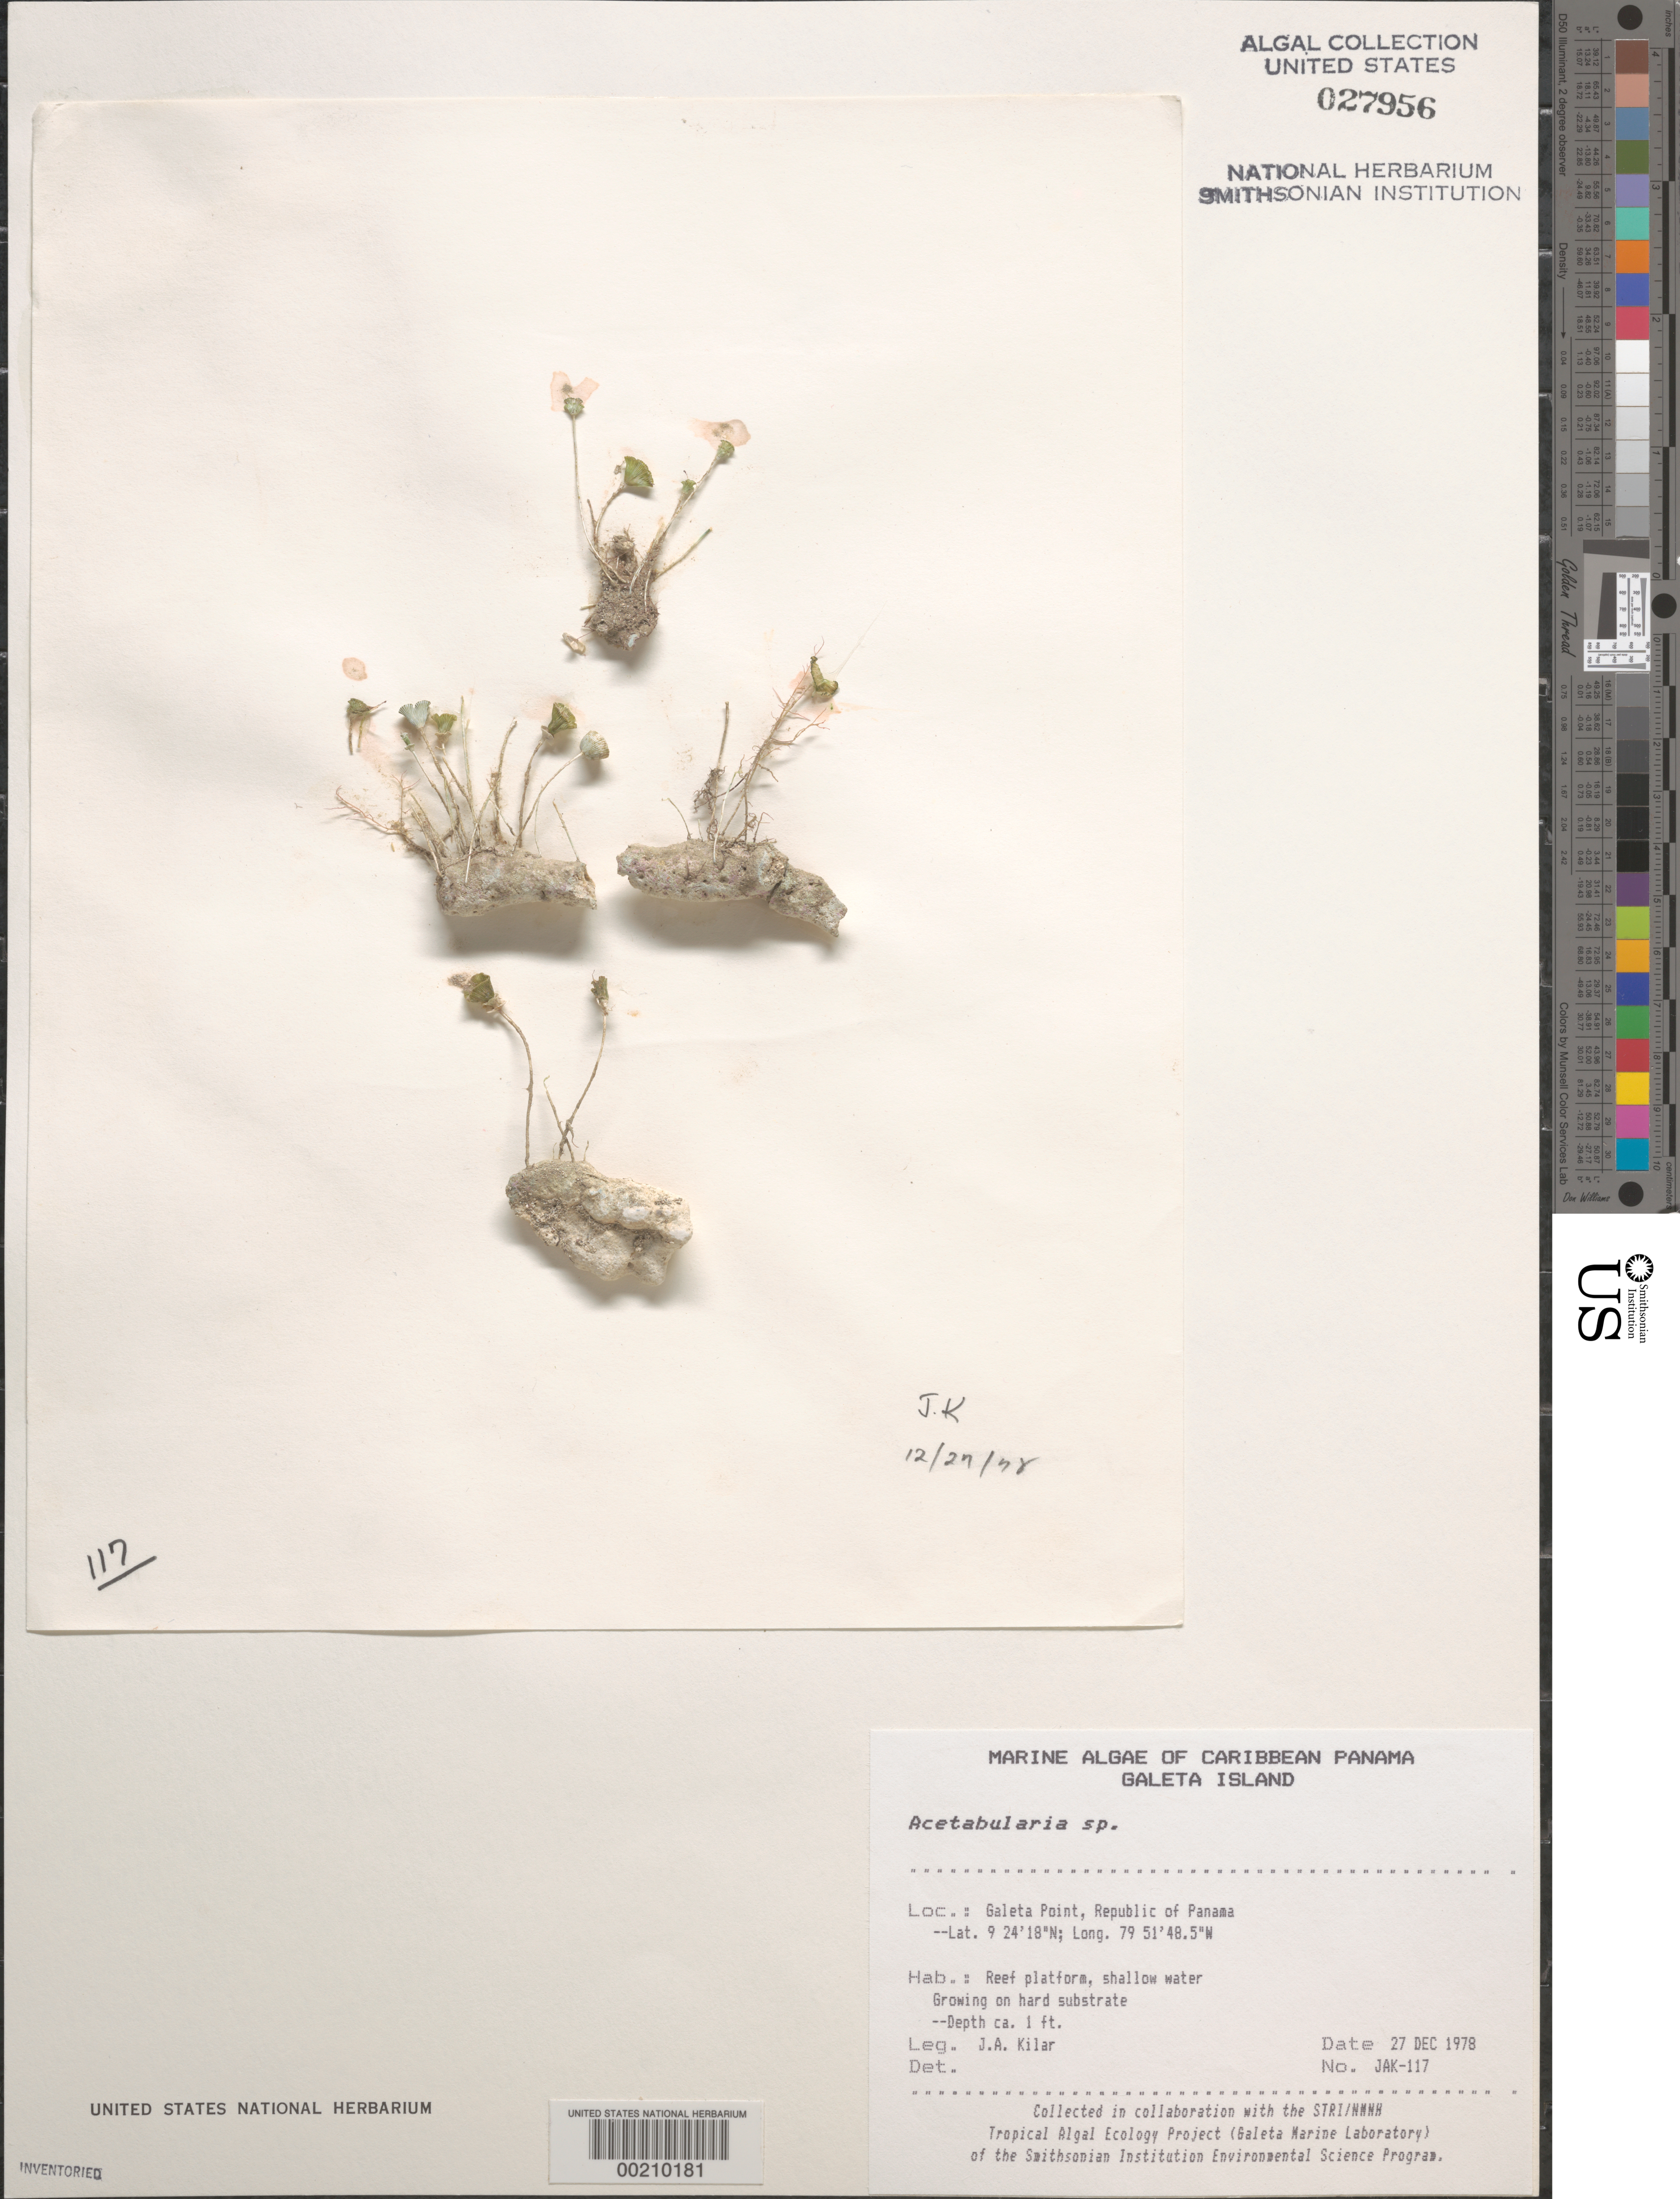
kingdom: Plantae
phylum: Chlorophyta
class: Ulvophyceae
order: Dasycladales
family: Polyphysaceae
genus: Acetabularia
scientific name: Acetabularia sp.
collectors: J. A. Kilar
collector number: JAK-117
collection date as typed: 27 Dec 1978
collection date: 1978-12-27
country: Panama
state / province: Colón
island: Galeta Island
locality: Galeta Point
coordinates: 9 24' 18" N, 79 51' 48.5" W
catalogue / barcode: US 27956